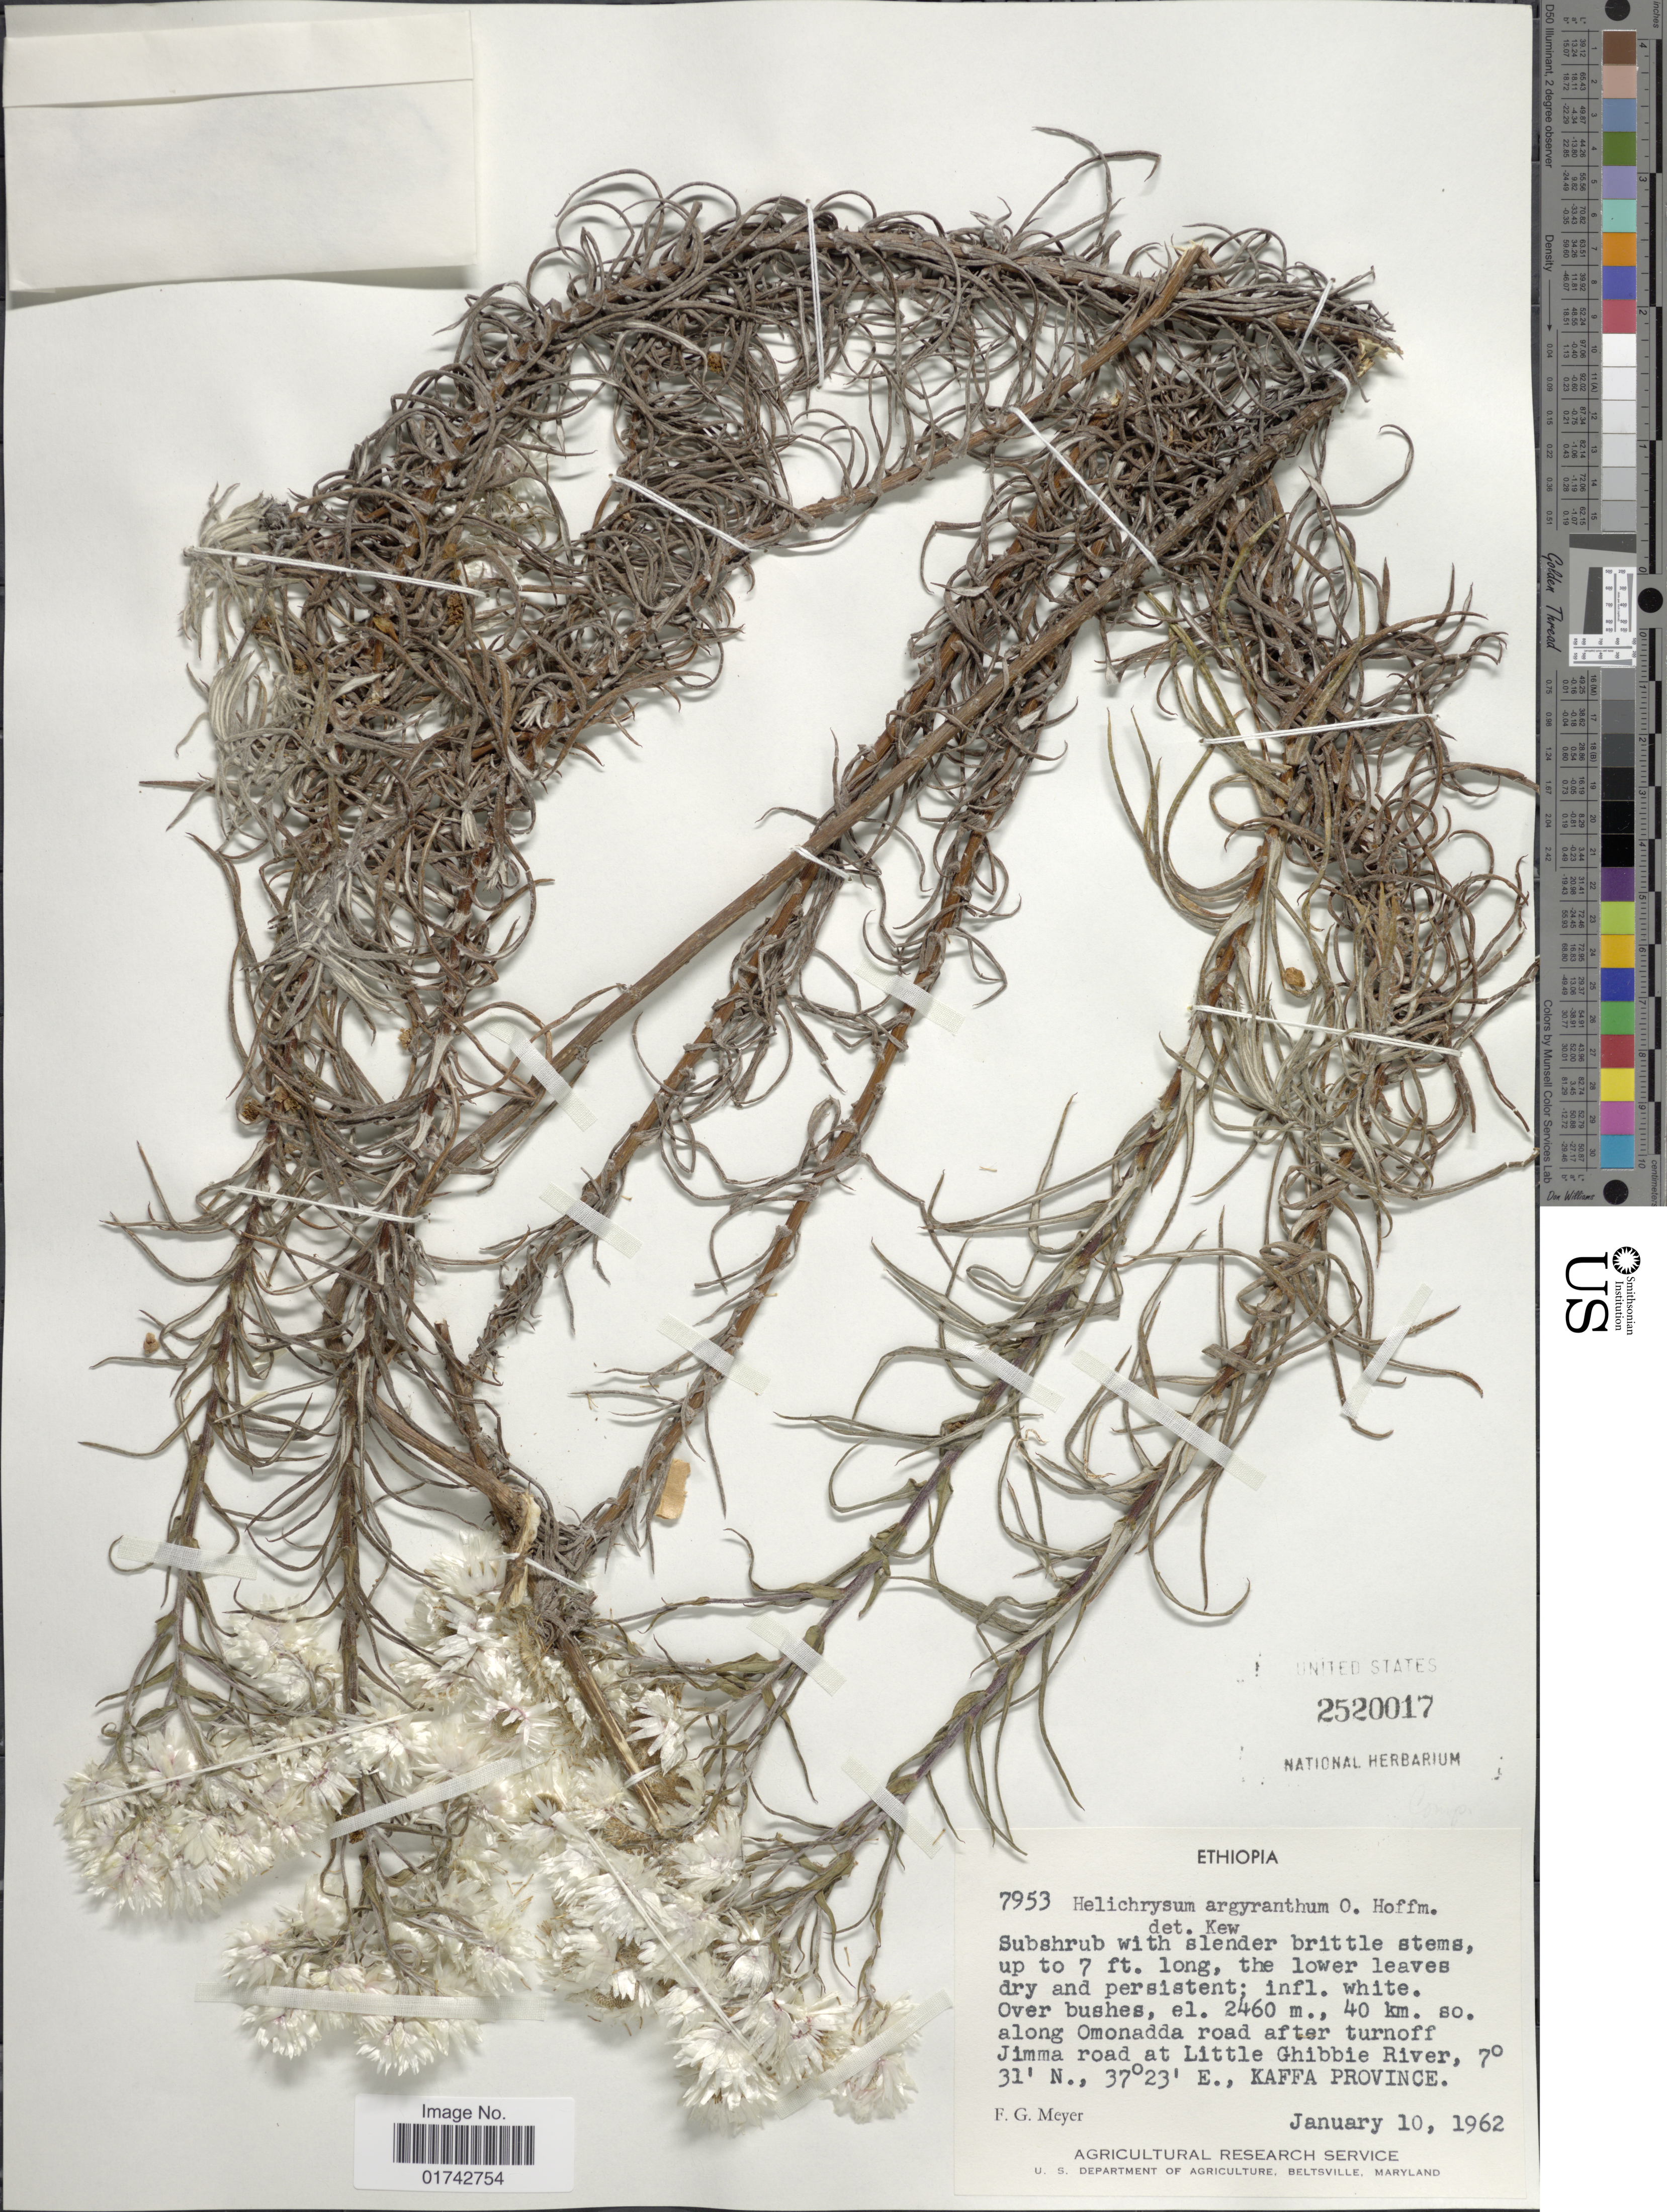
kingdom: Plantae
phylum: Tracheophyta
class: Magnoliopsida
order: Asterales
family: Asteraceae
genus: Helichrysum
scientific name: Helichrysum argyranthum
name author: O. Hoffm.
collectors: F. G. Meyer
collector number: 7953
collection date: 1962-01-10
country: Ethiopia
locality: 40 km. so. along Omonadda road after turnoff Jimma road at Little Ghibbie River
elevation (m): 2460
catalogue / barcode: US 2520017